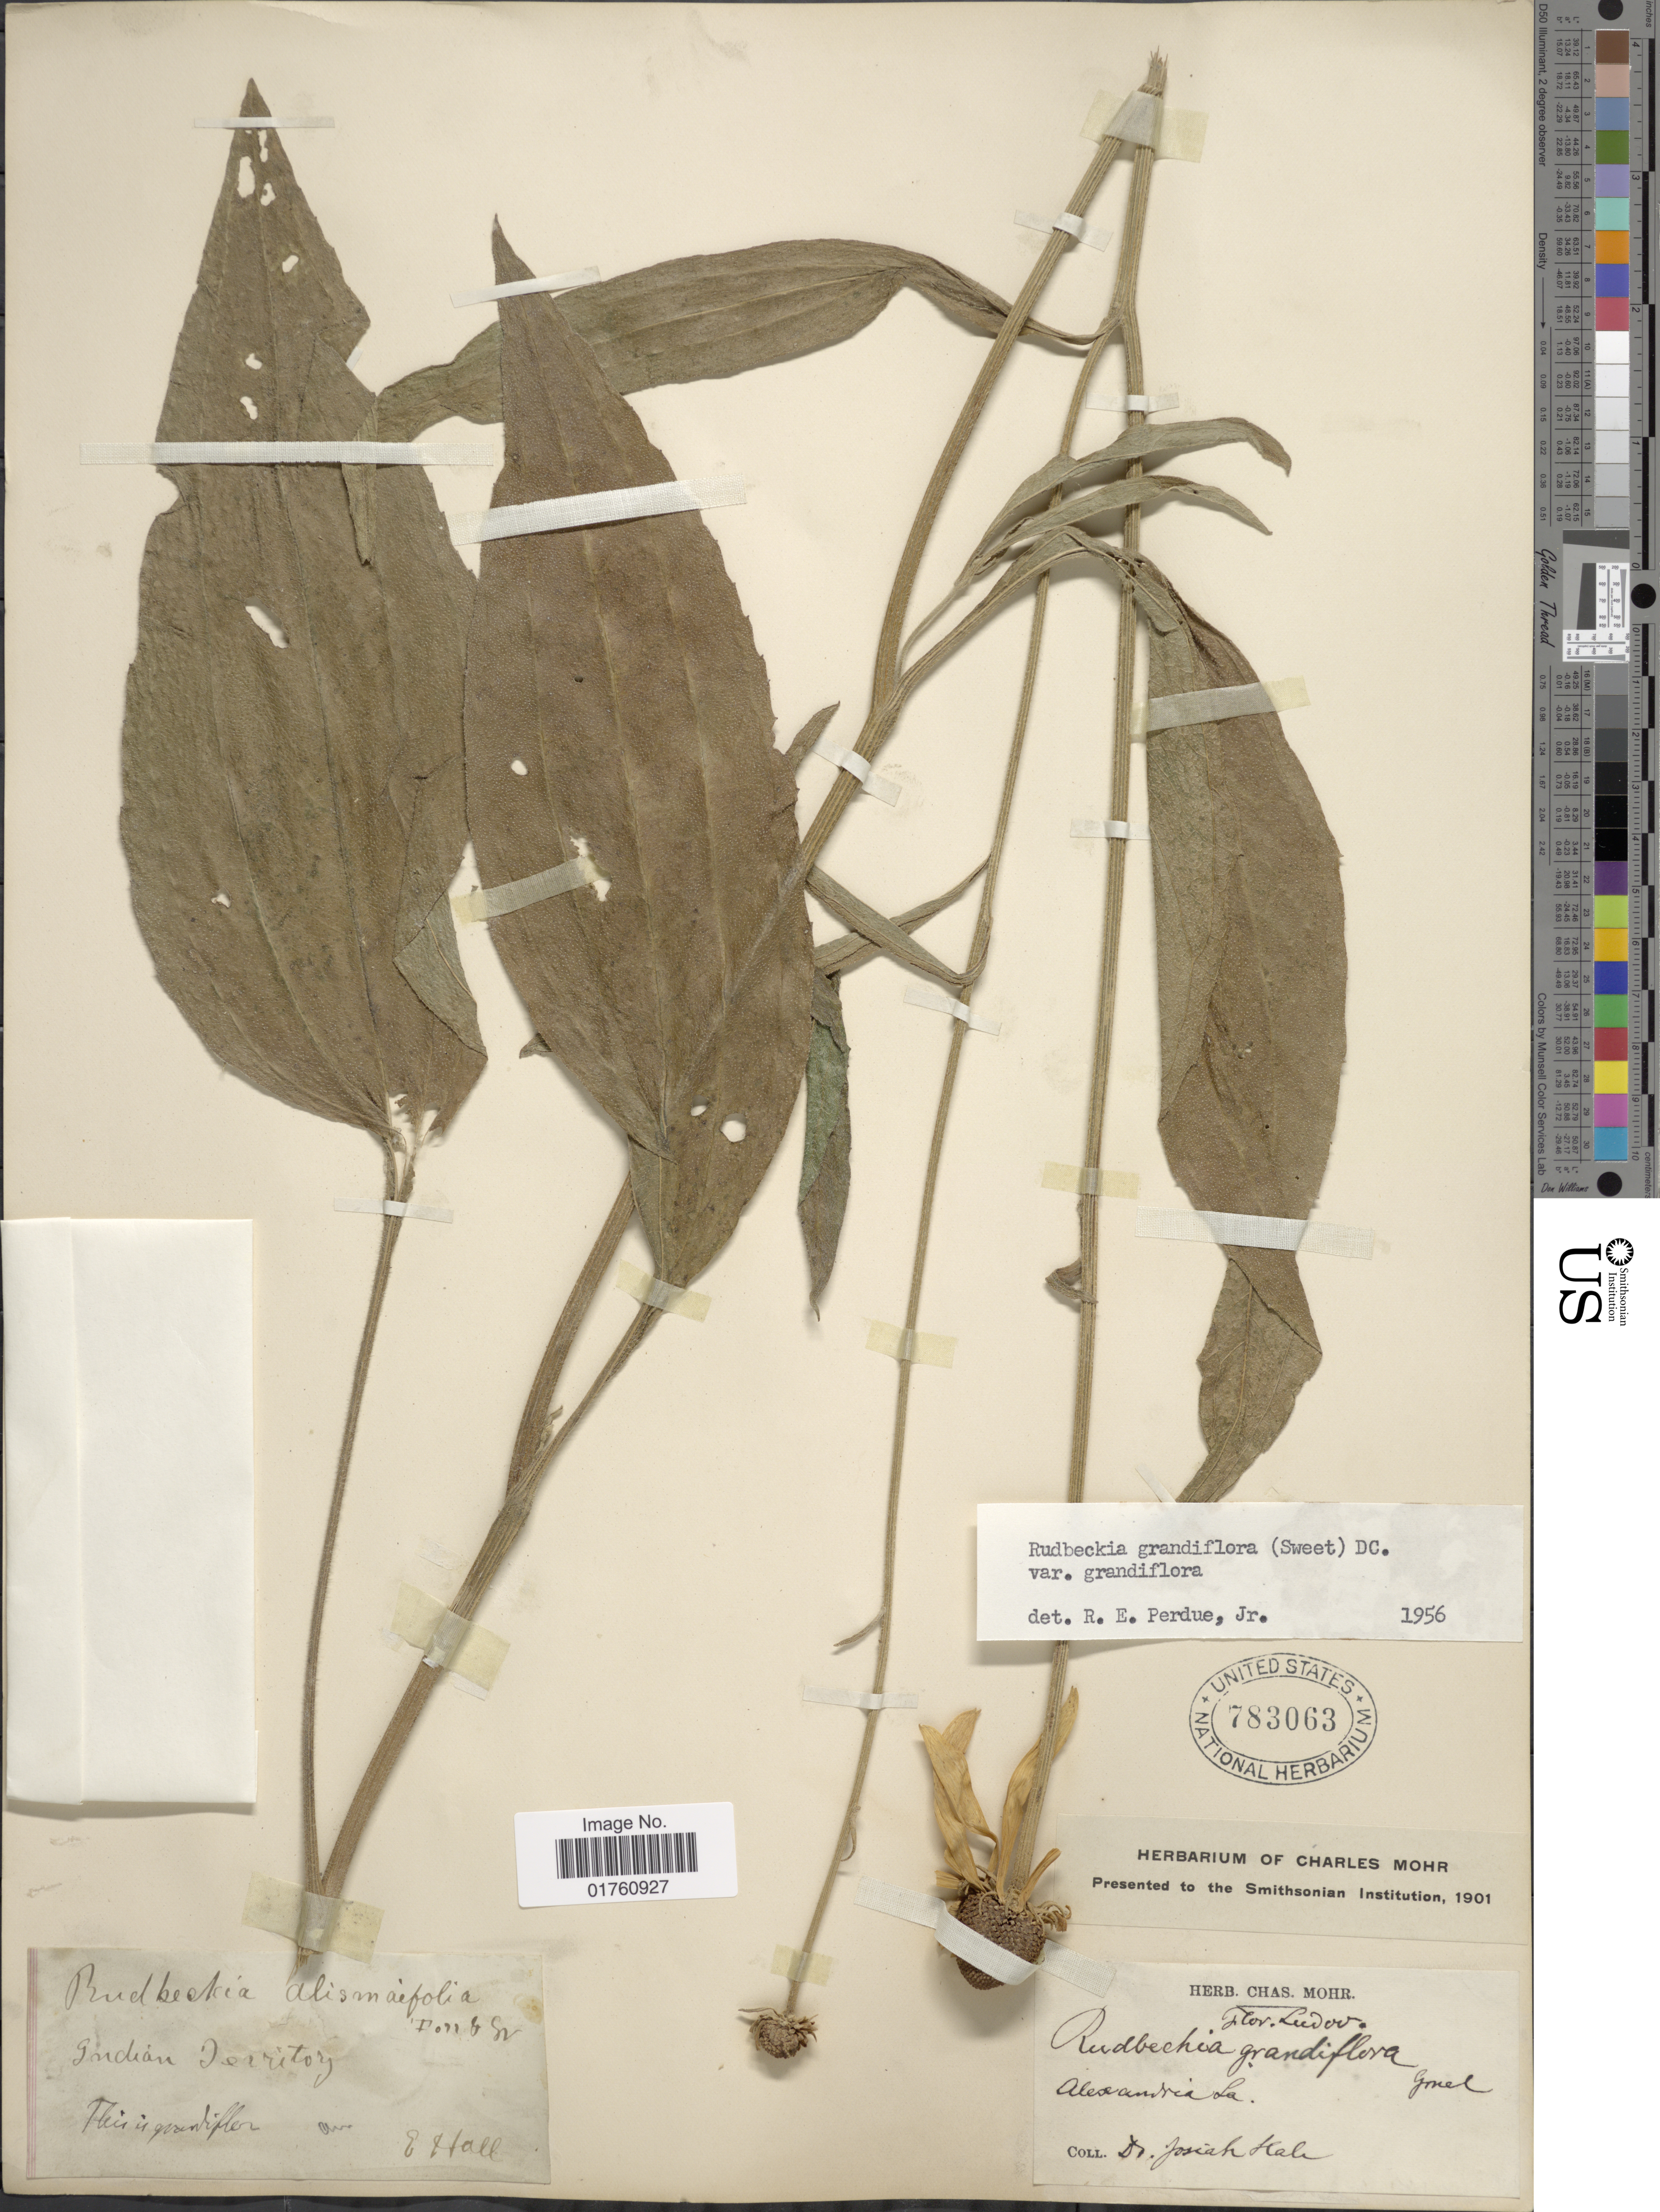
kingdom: Plantae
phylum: Tracheophyta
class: Magnoliopsida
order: Asterales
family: Asteraceae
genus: Rudbeckia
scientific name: Rudbeckia grandiflora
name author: (Sweet) J.F. Gmel. ex DC.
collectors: E. Hall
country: United States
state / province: Oklahoma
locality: Indian Territory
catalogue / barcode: US 783063-2